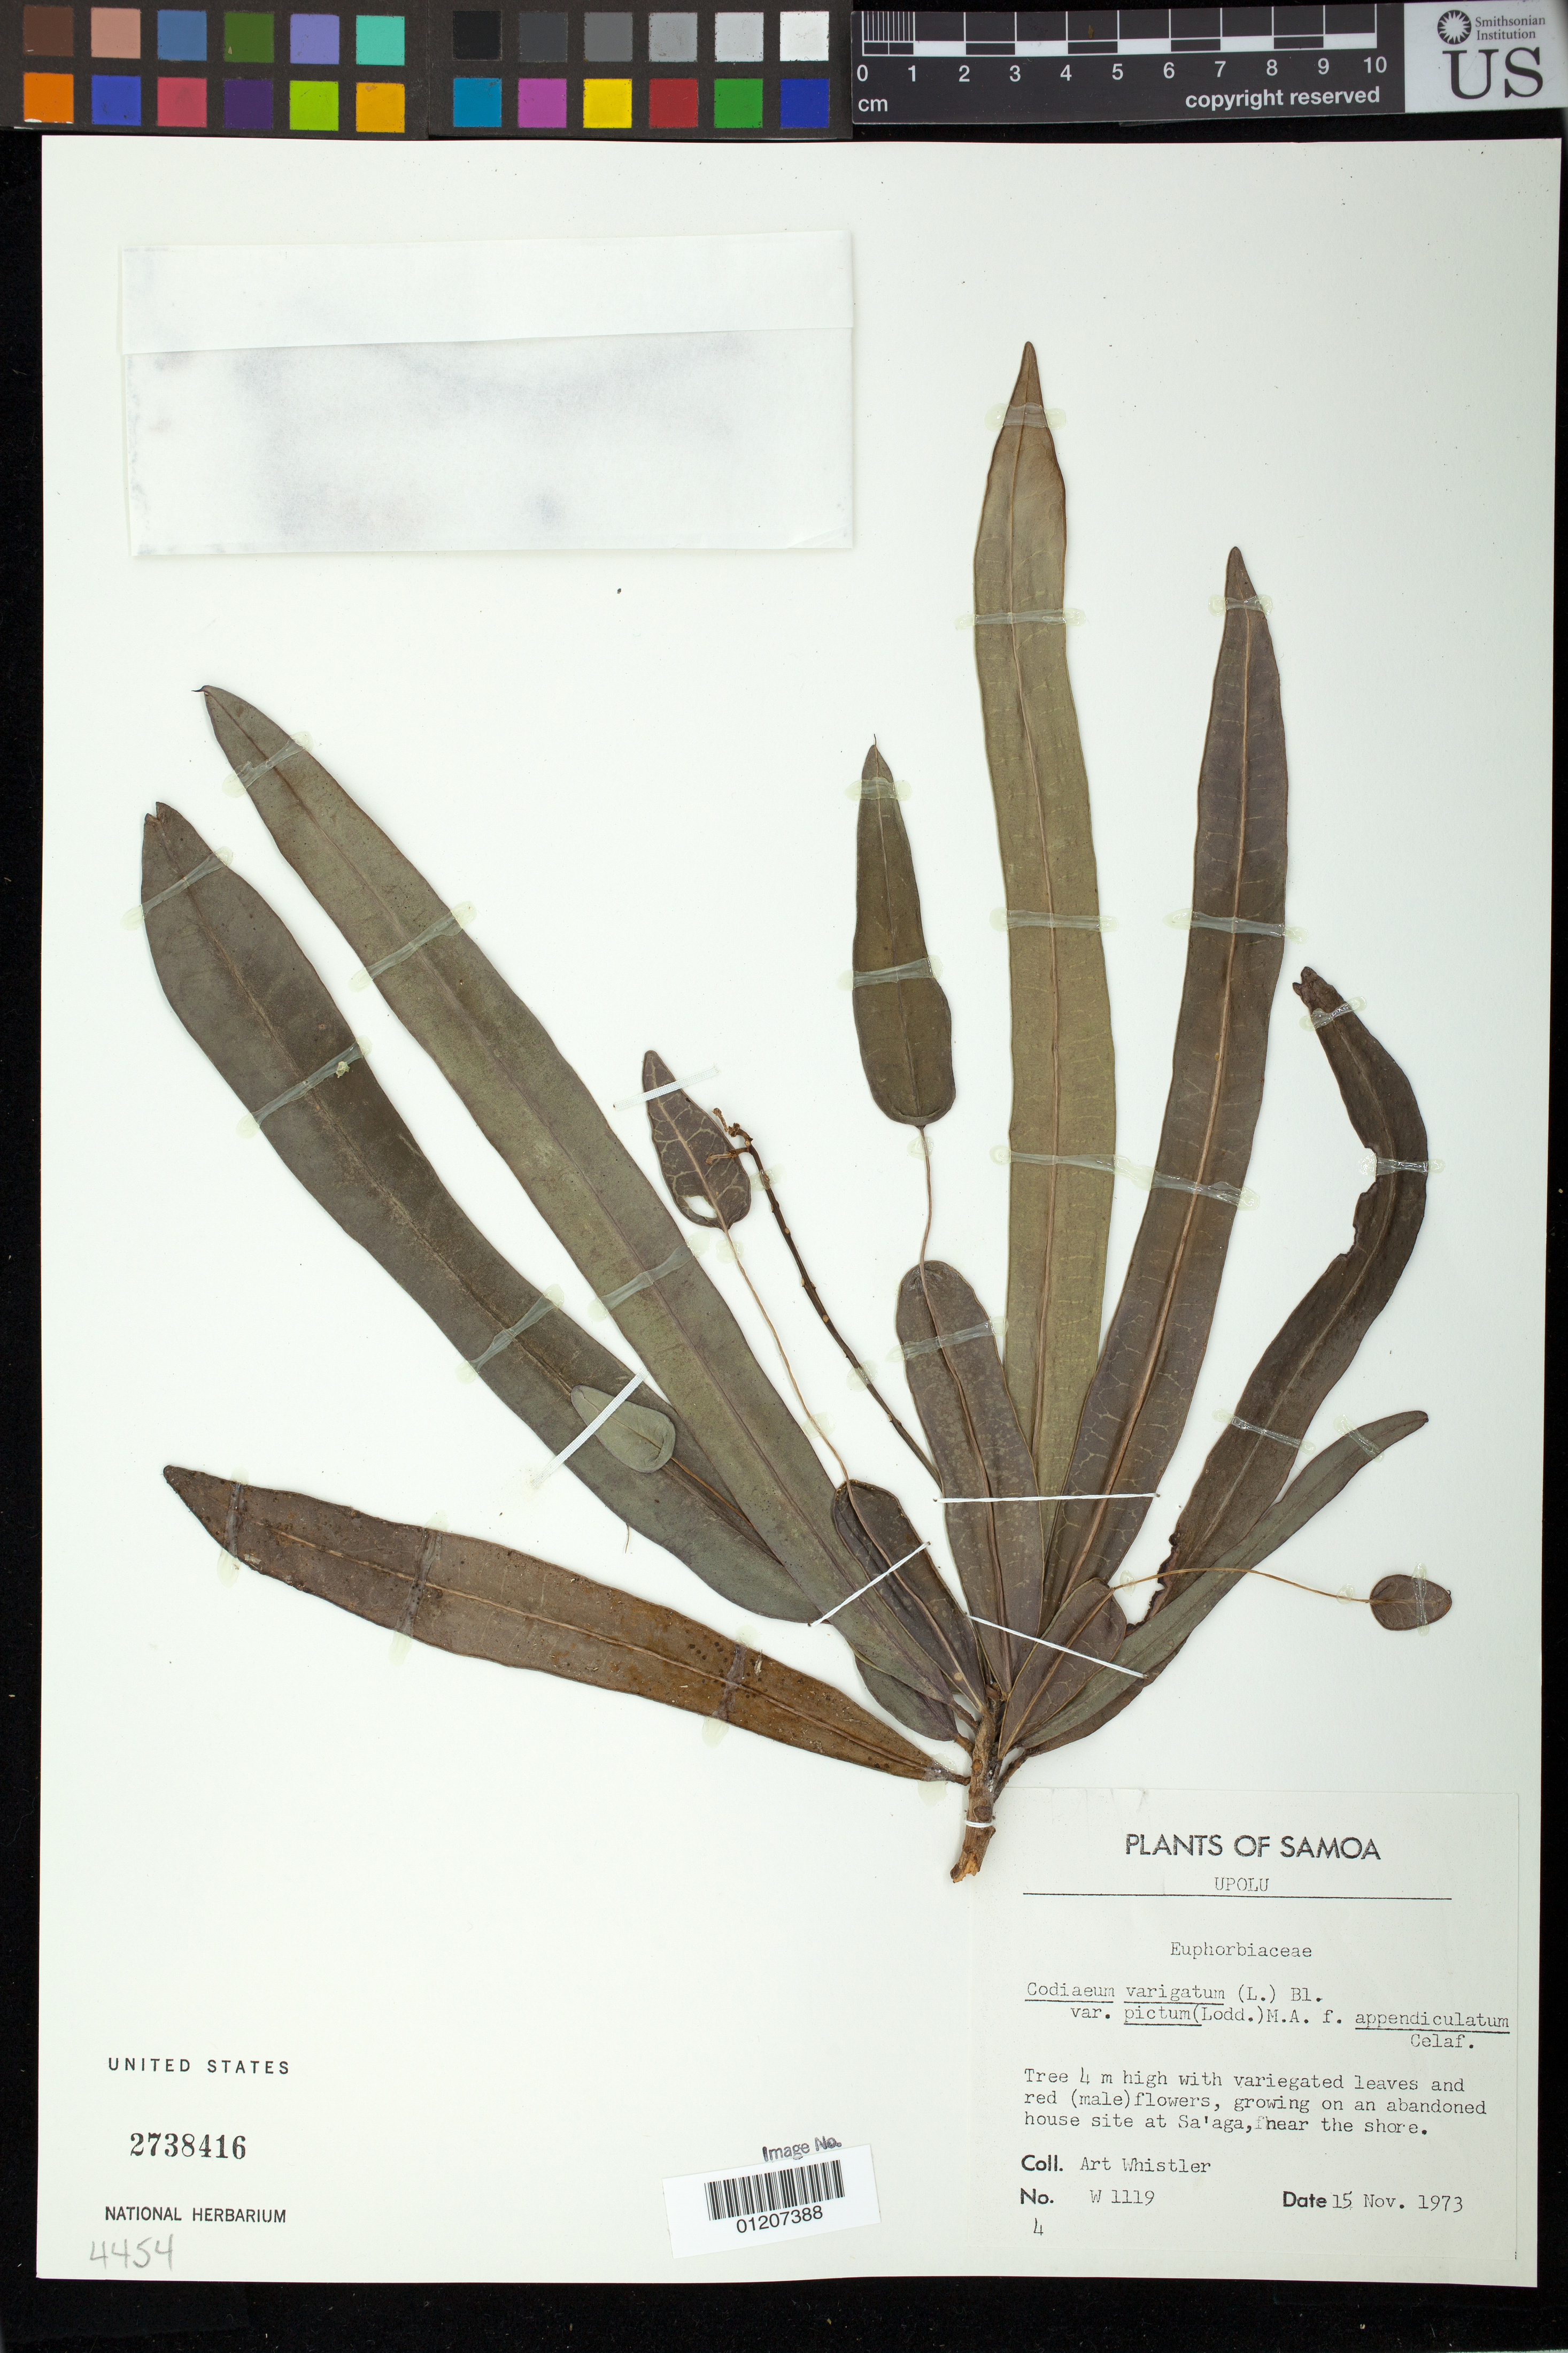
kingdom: Plantae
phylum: Tracheophyta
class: Magnoliopsida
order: Malpighiales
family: Euphorbiaceae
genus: Codiaeum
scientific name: Codiaeum variegatum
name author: (L.) Rumph. ex A. Juss.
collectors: A. Whistler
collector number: W 1119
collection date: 1973-11-15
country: Samoa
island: Upolu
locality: Growing on and abandoned house site at Sa'aga, near the shore.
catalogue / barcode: US 2738416